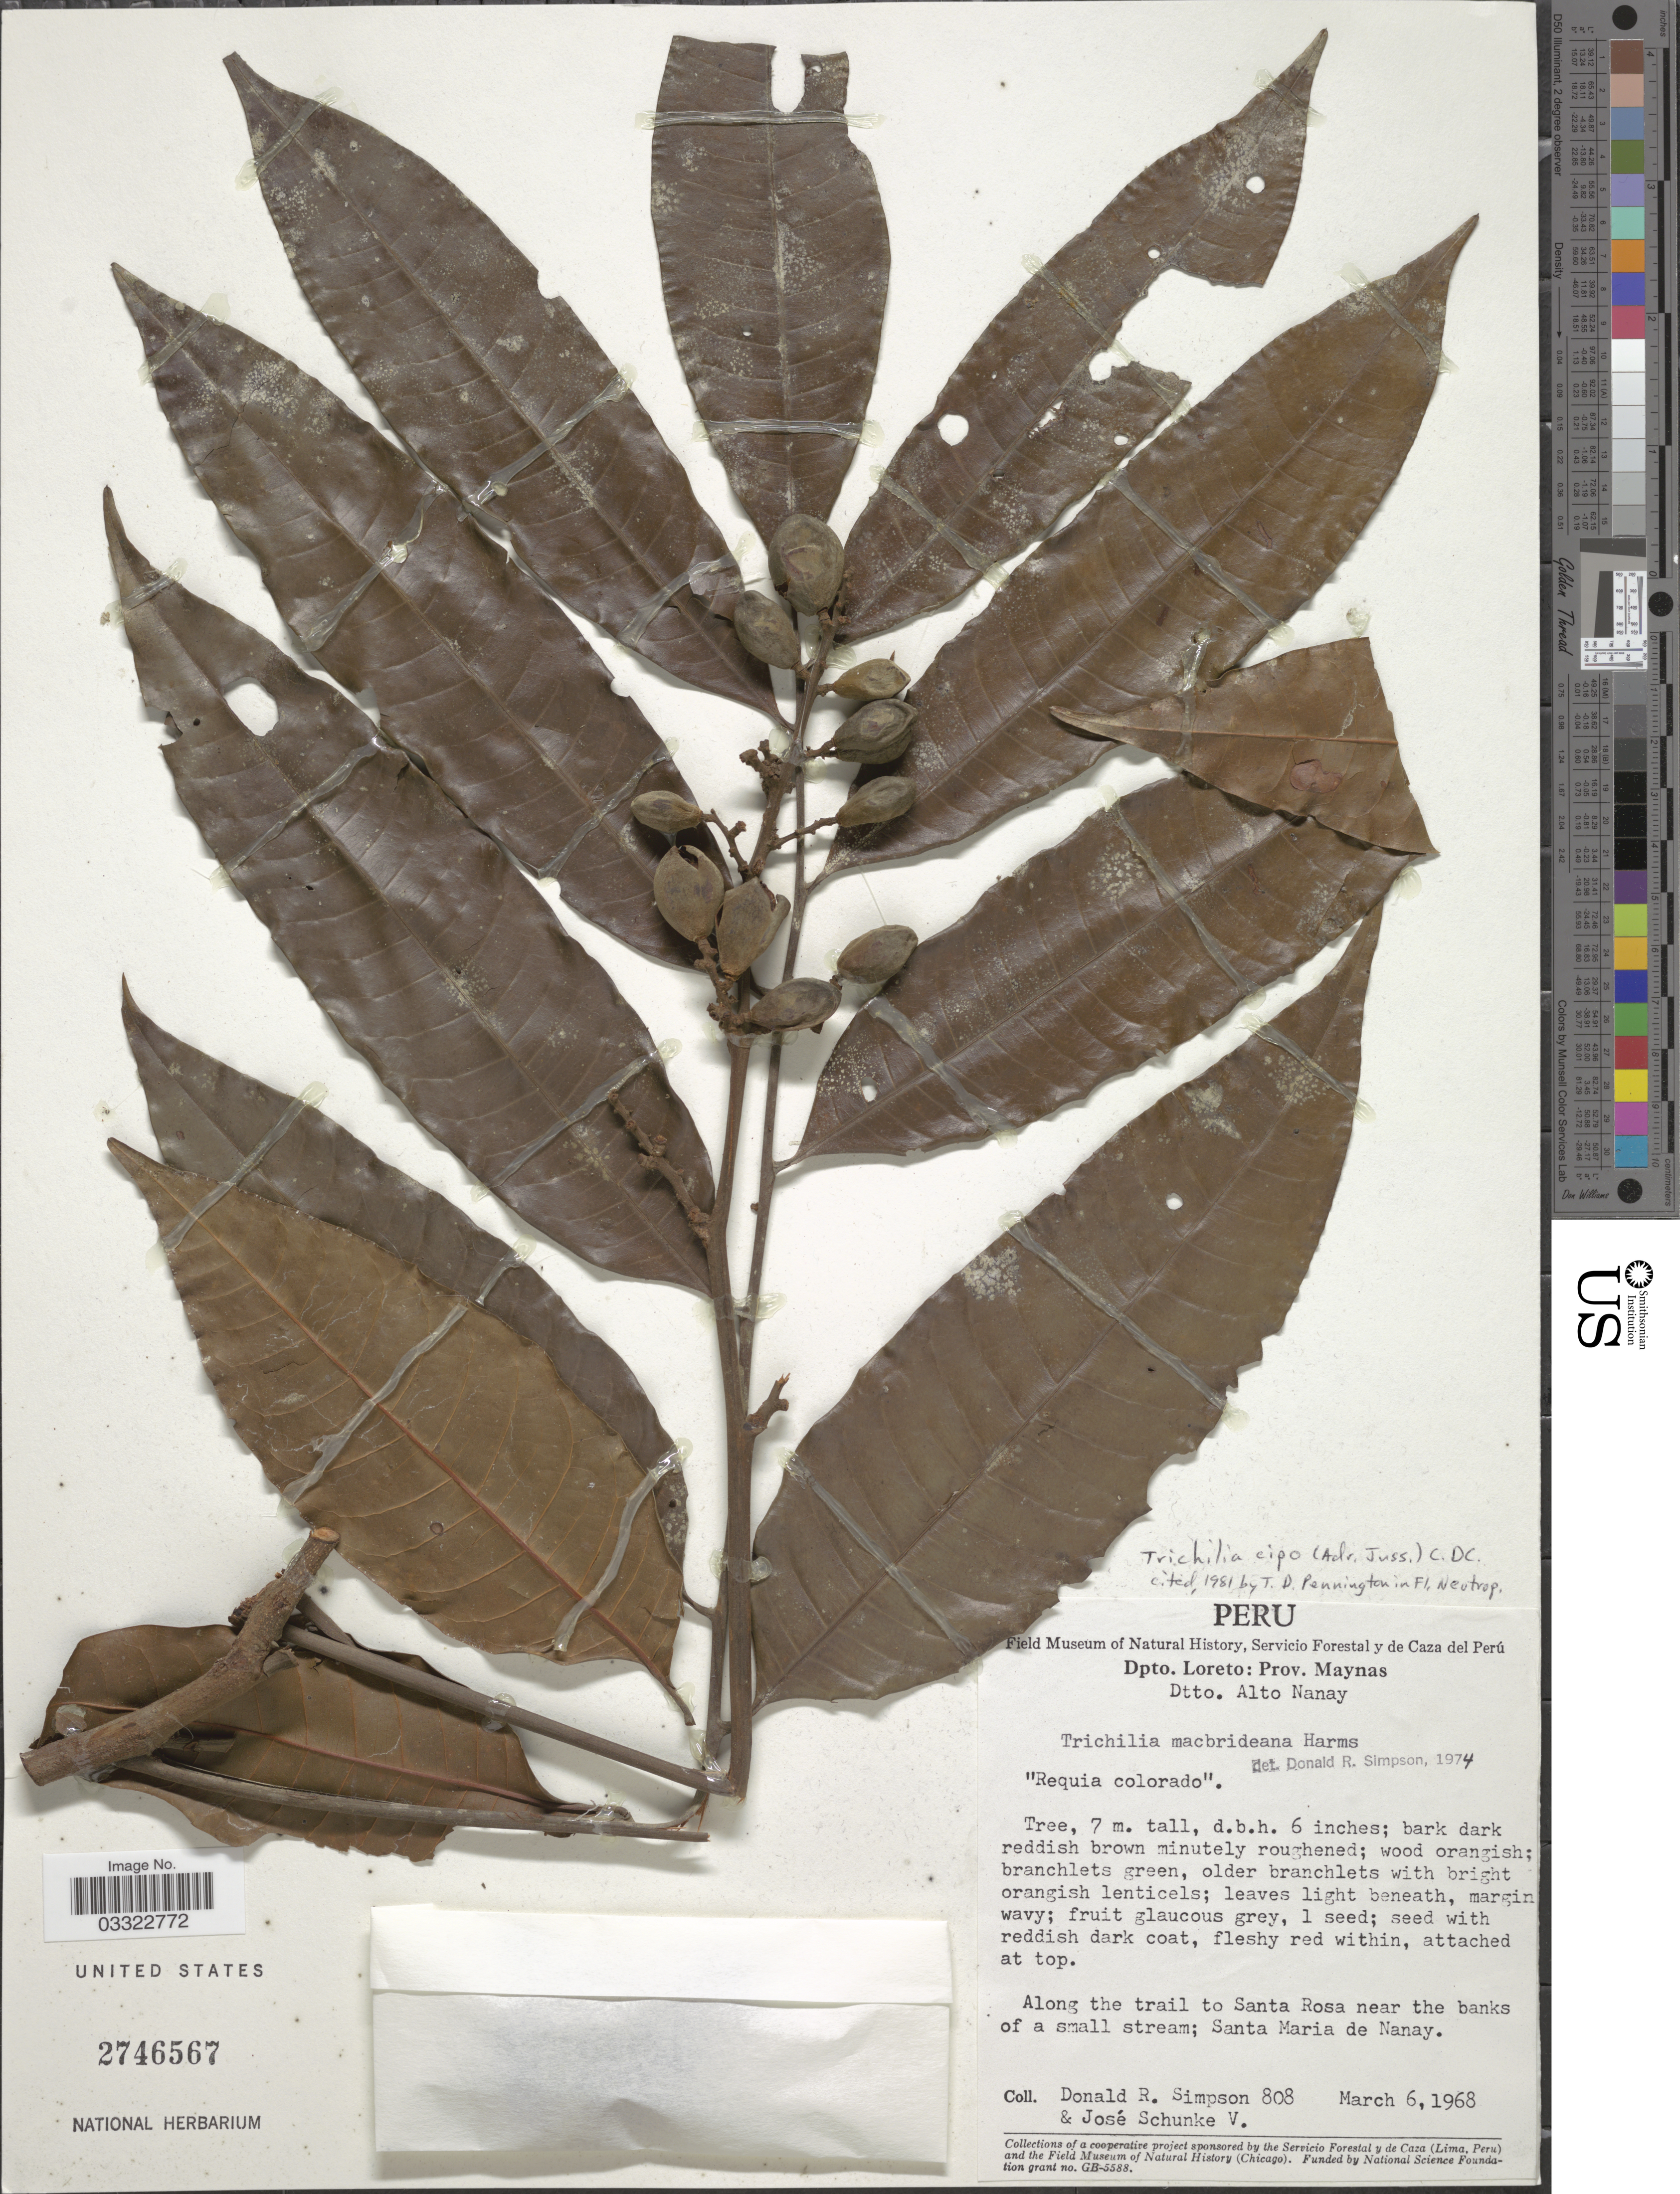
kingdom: Plantae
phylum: Tracheophyta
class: Magnoliopsida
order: Sapindales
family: Meliaceae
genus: Trichilia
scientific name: Trichilia cipo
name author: (A. Juss.) C. DC.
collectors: D. R. Simpson & J. Schunke Vigo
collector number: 808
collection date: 1968-03-06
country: Peru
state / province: Loreto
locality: Dpto. Loreto: Prov. Maynas. Dtto. Alto Nanay. Along trail to Santa Rosa near the banks of a small stream; Santa Maria de Nanay.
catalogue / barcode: US 2746567